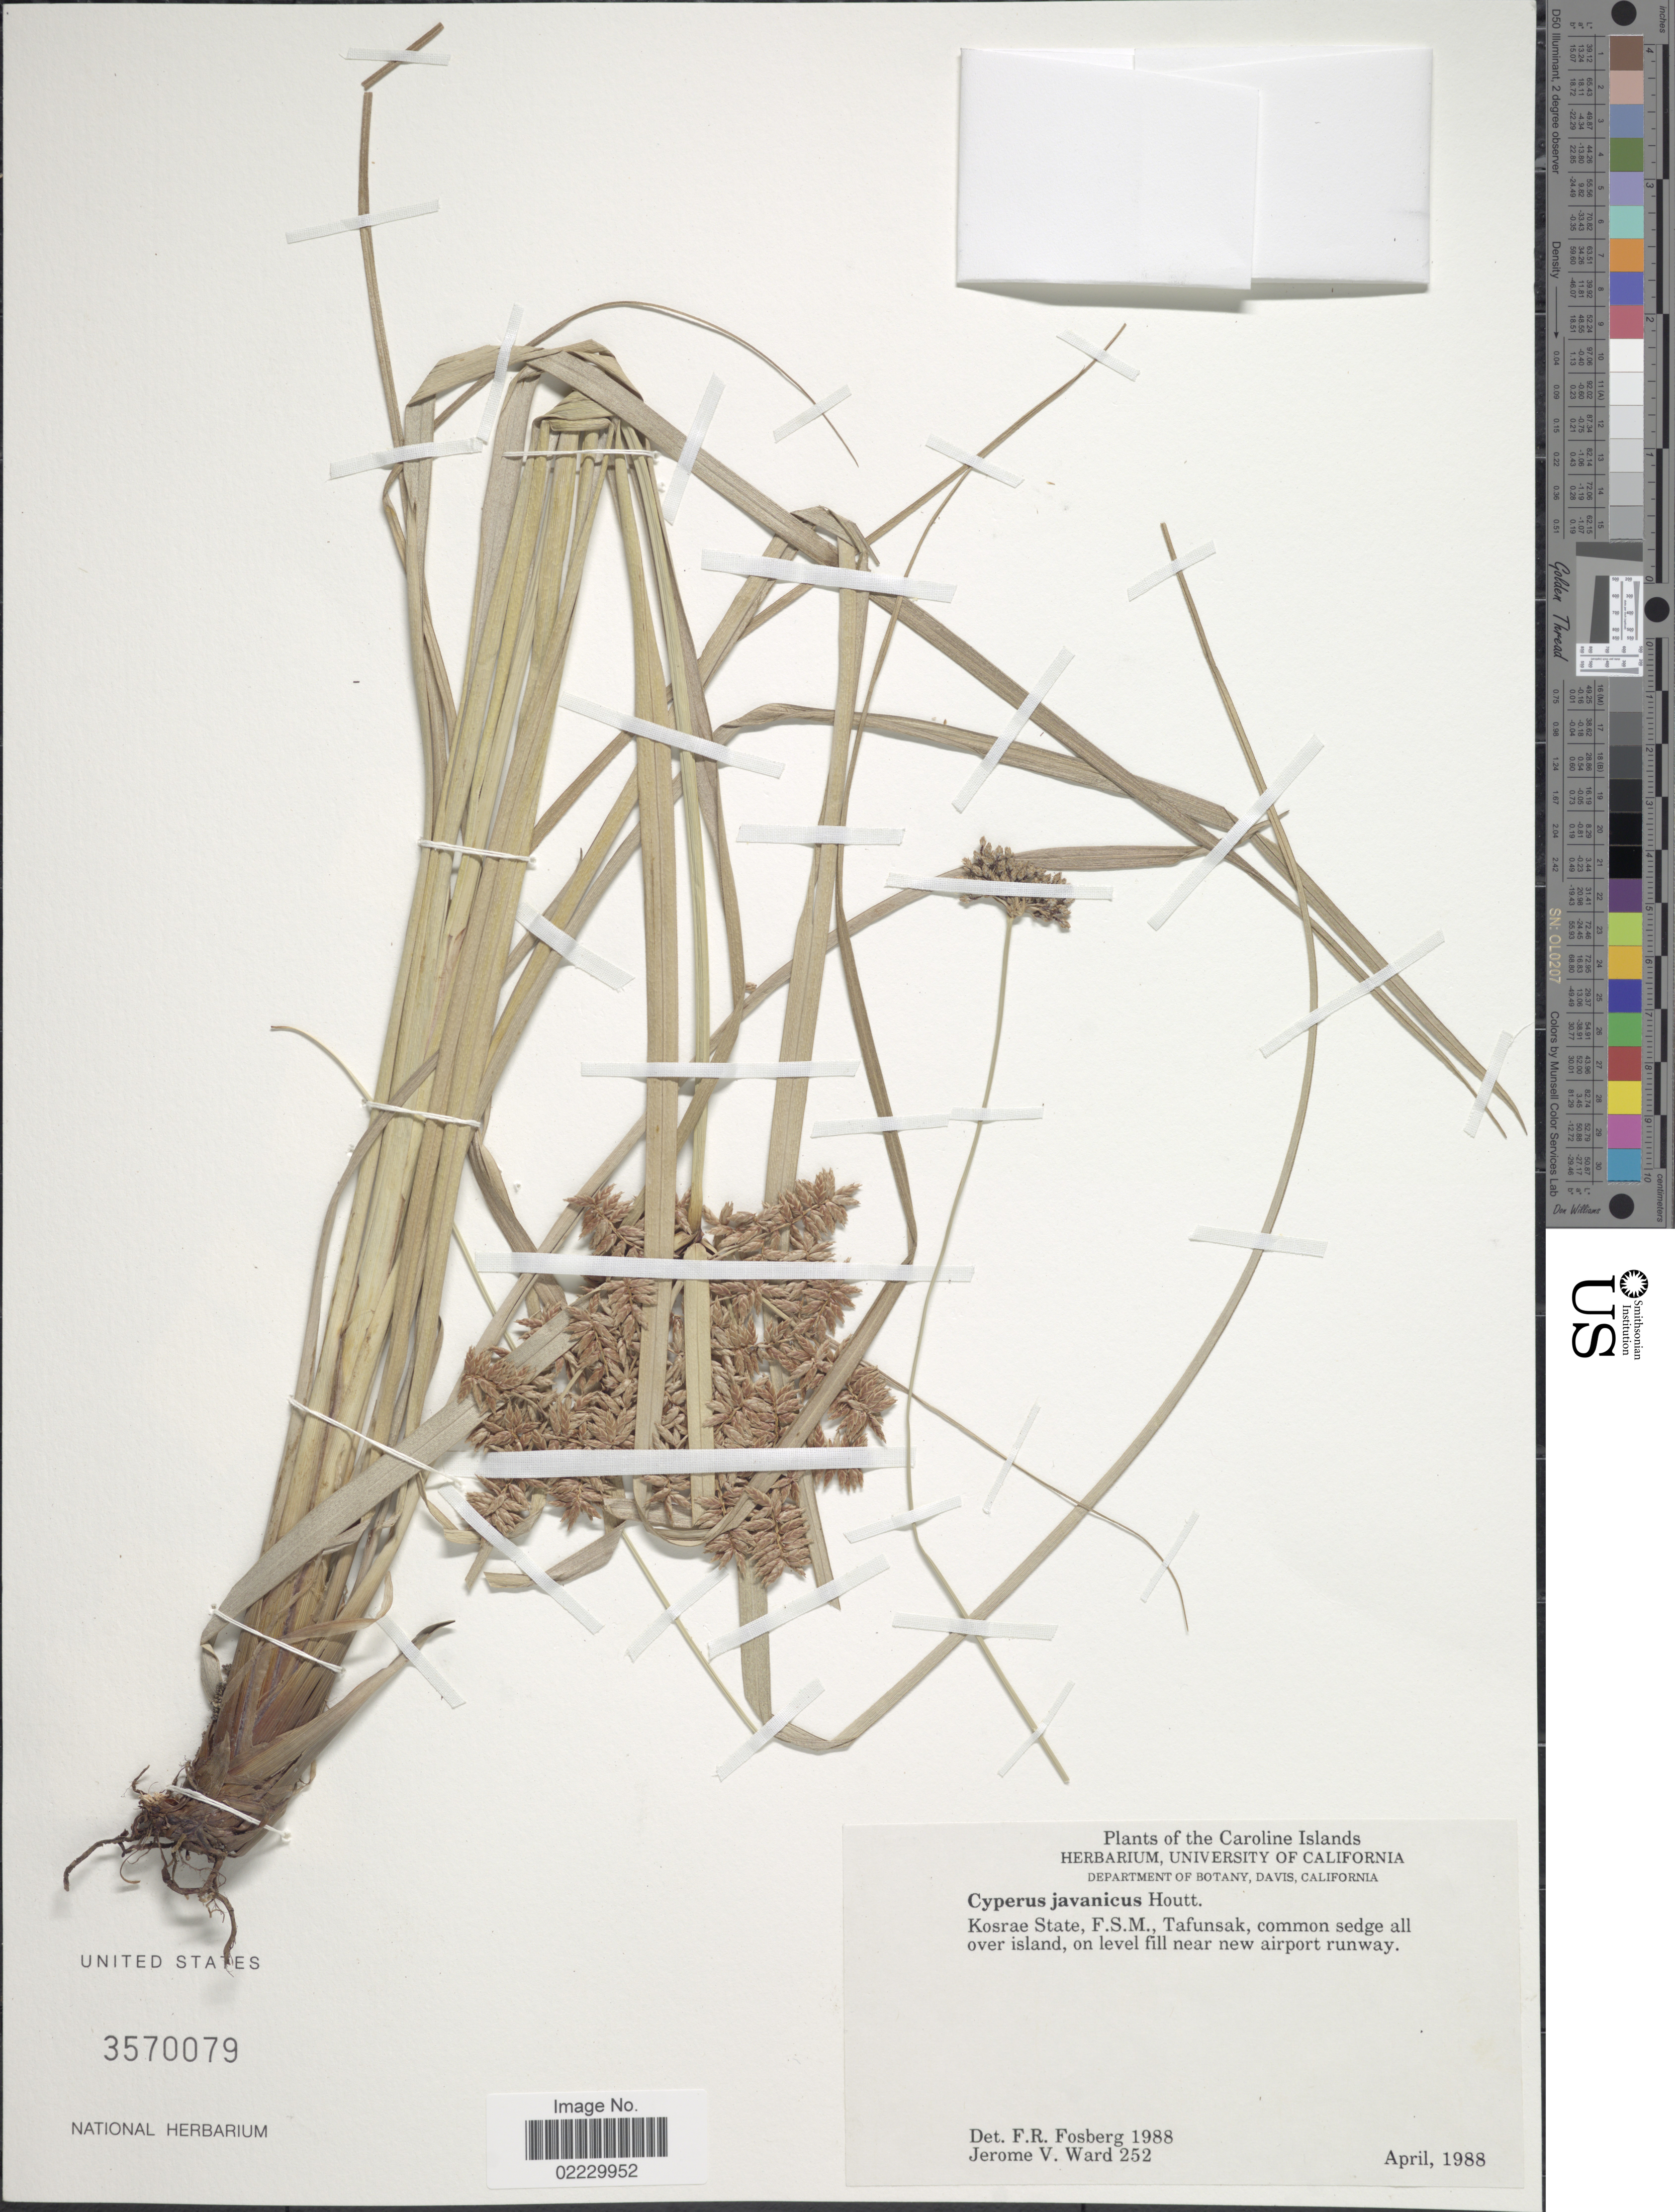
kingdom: Plantae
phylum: Tracheophyta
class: Liliopsida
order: Poales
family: Cyperaceae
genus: Cyperus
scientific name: Cyperus javanicus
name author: Houtt.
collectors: J. V. Ward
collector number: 252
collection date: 1988-04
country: Micronesia, Federated States of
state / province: Kosrae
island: Kosrae [Kusaie]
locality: F. S. M., Tafunsak, all over island, on level fill near new airport runway, Caroline Islands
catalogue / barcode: US 3570079